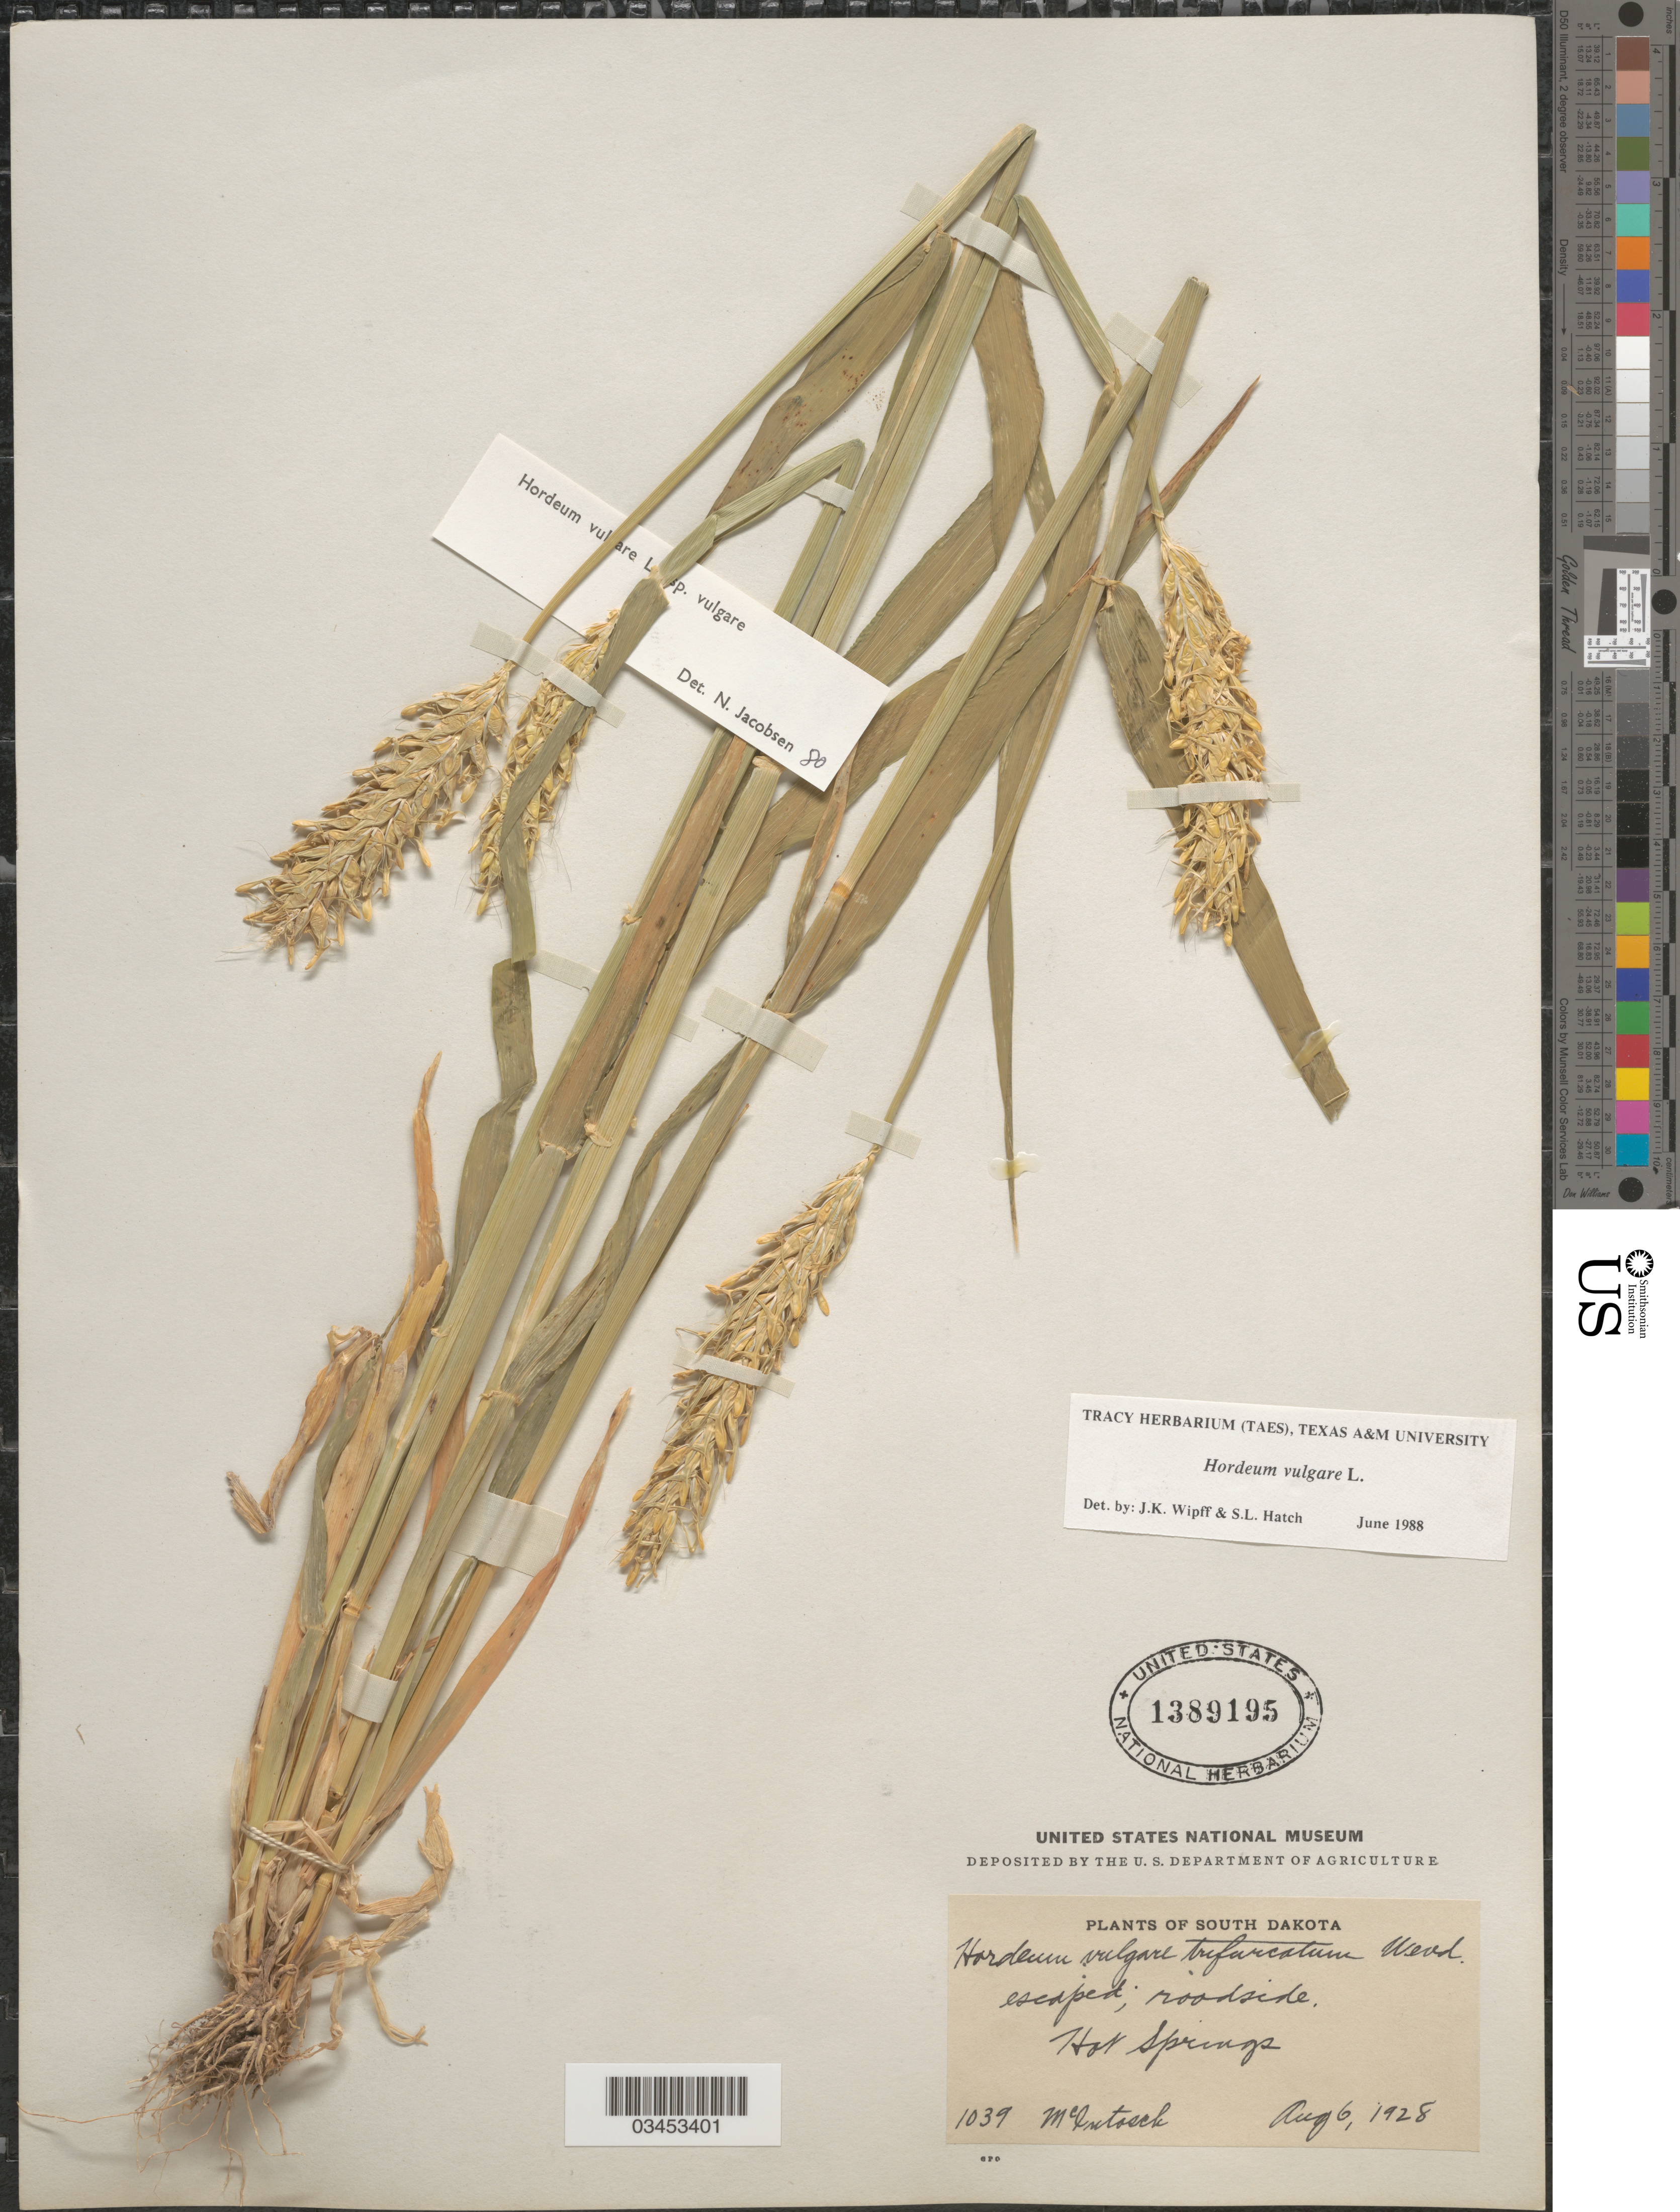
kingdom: Plantae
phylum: Tracheophyta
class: Liliopsida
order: Poales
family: Poaceae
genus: Hordeum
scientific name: Hordeum vulgare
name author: L.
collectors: McIntosh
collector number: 1039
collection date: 1928-08-06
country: United States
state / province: South Dakota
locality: Hot Springs.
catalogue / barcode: US 1389195